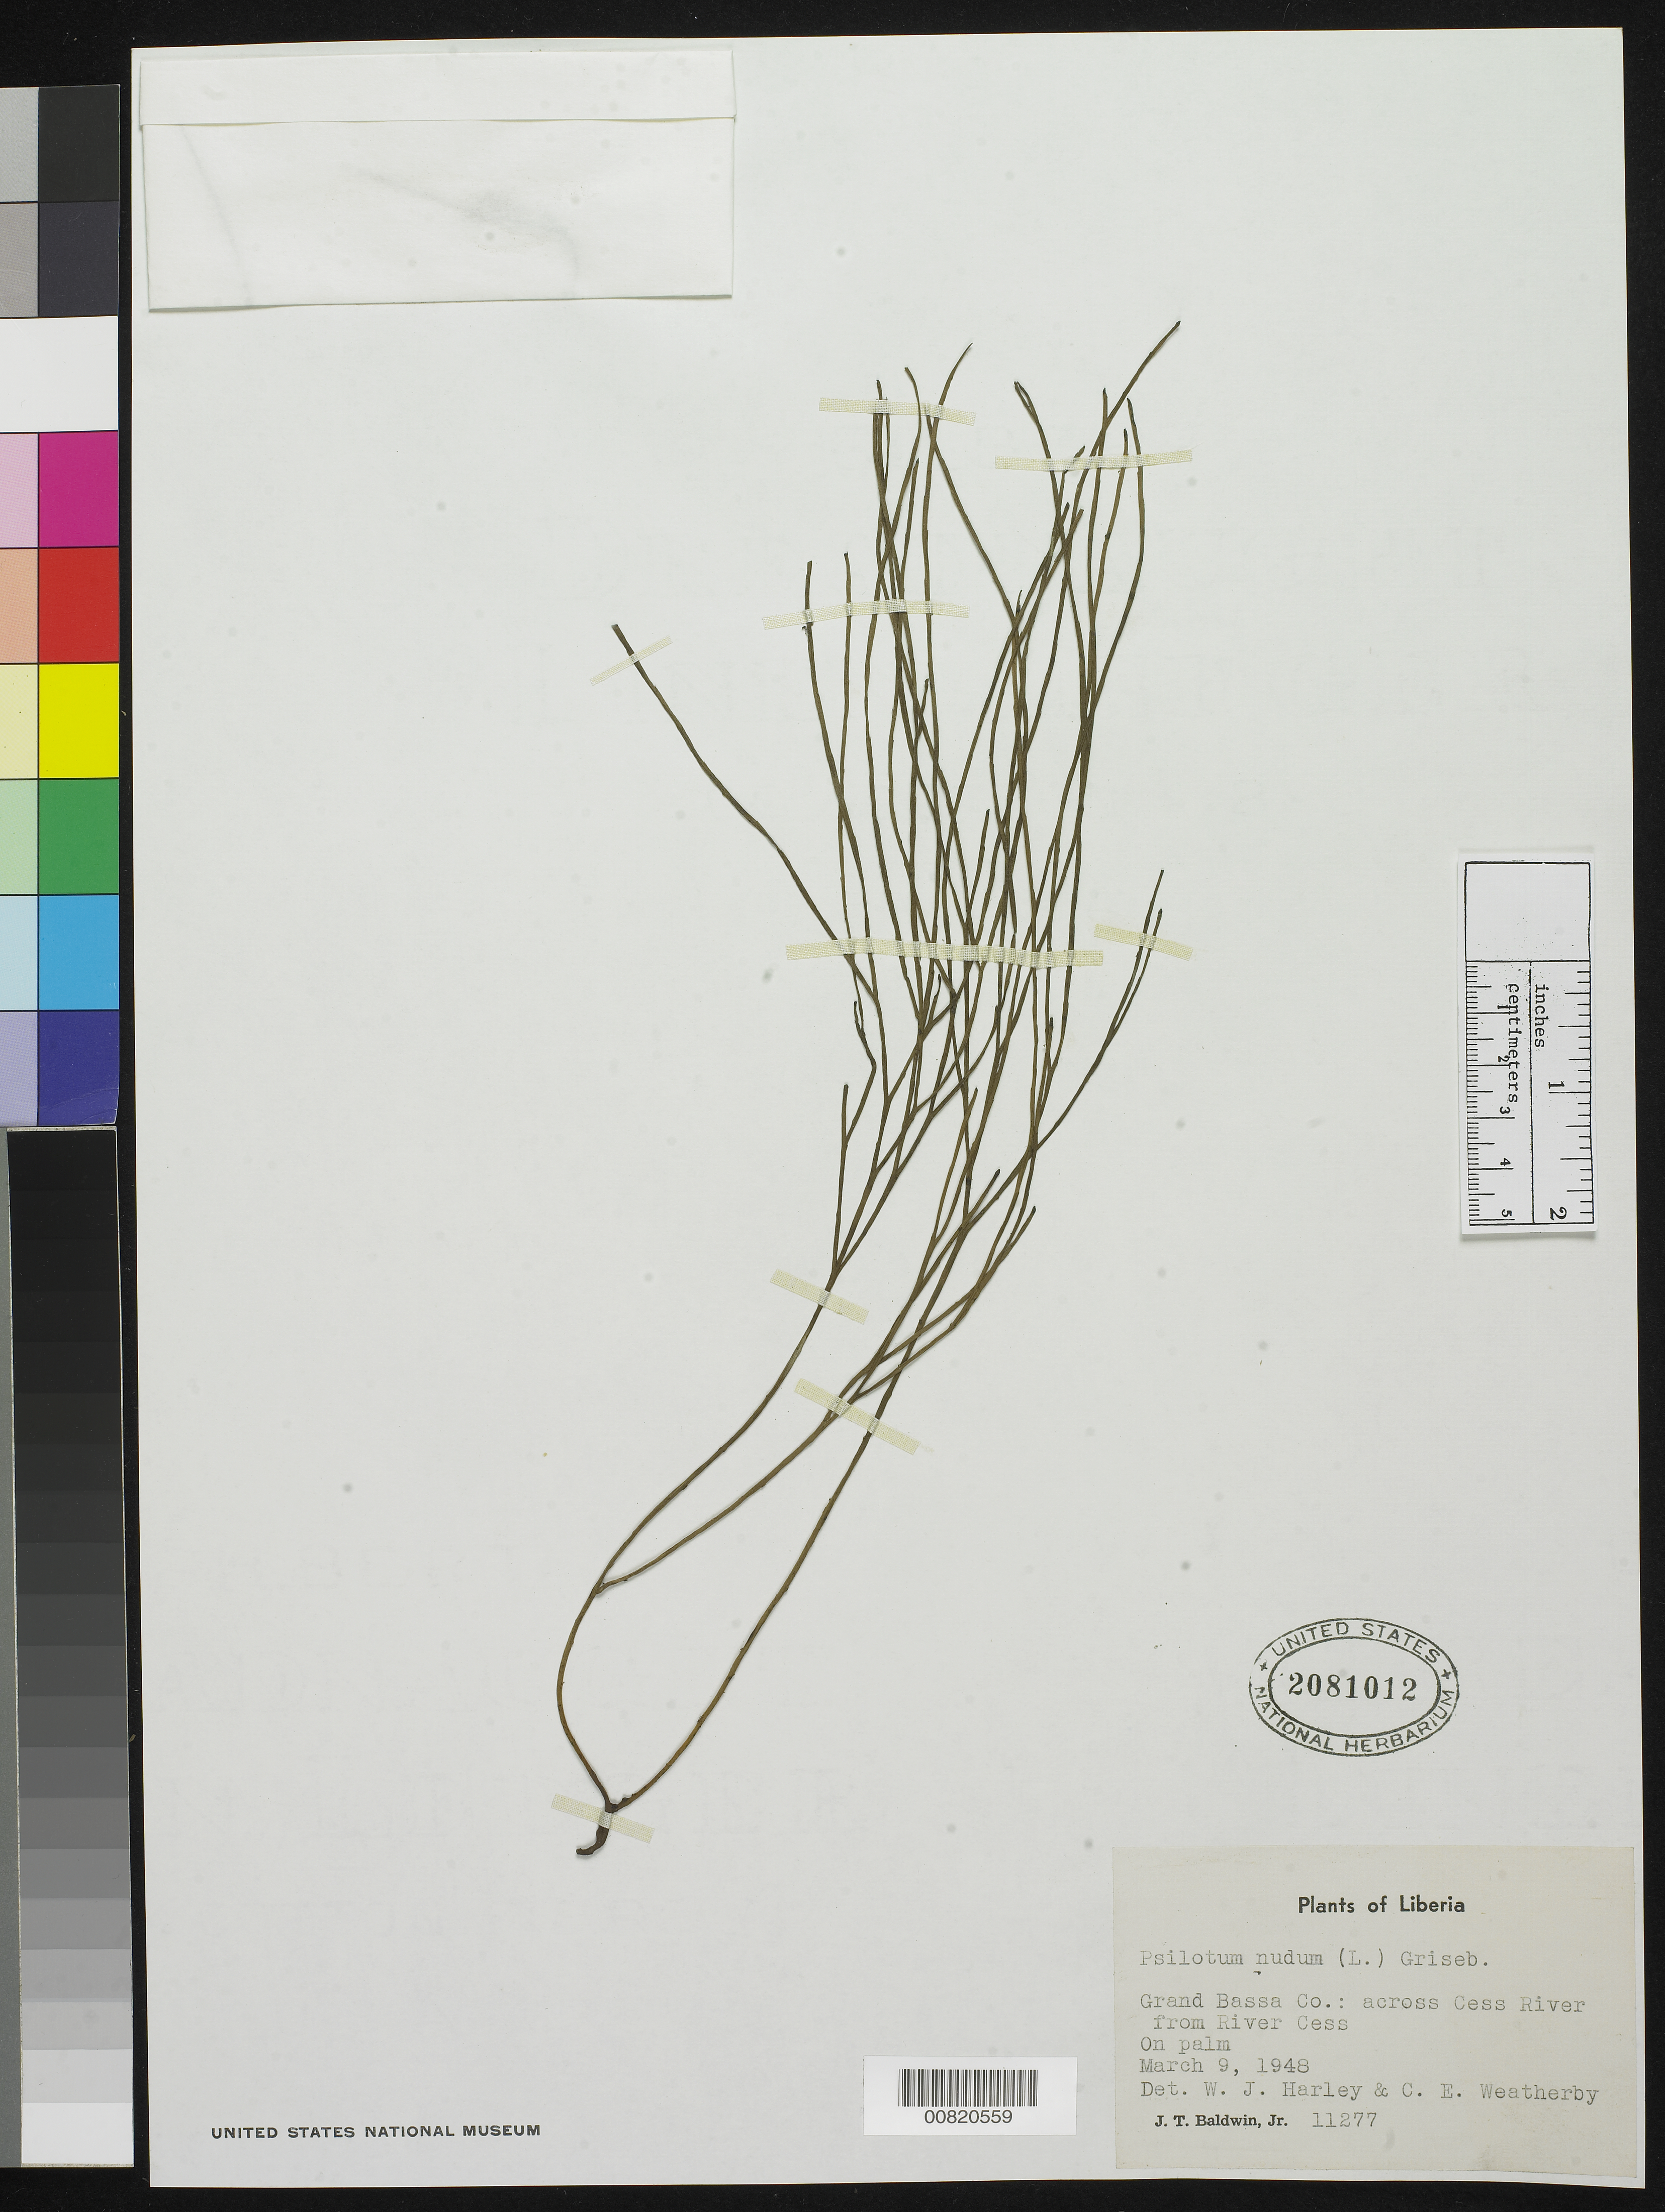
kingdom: Plantae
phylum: Tracheophyta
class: Polypodiopsida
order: Psilotales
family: Psilotaceae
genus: Psilotum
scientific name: Psilotum nudum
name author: (L.) P. Beauv.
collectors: J. T. Baldwin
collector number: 11277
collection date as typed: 9 Mar 1948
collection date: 1948-03-09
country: Liberia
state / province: Grand Bassa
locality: across Cess River from River Cess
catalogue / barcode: US 2081012